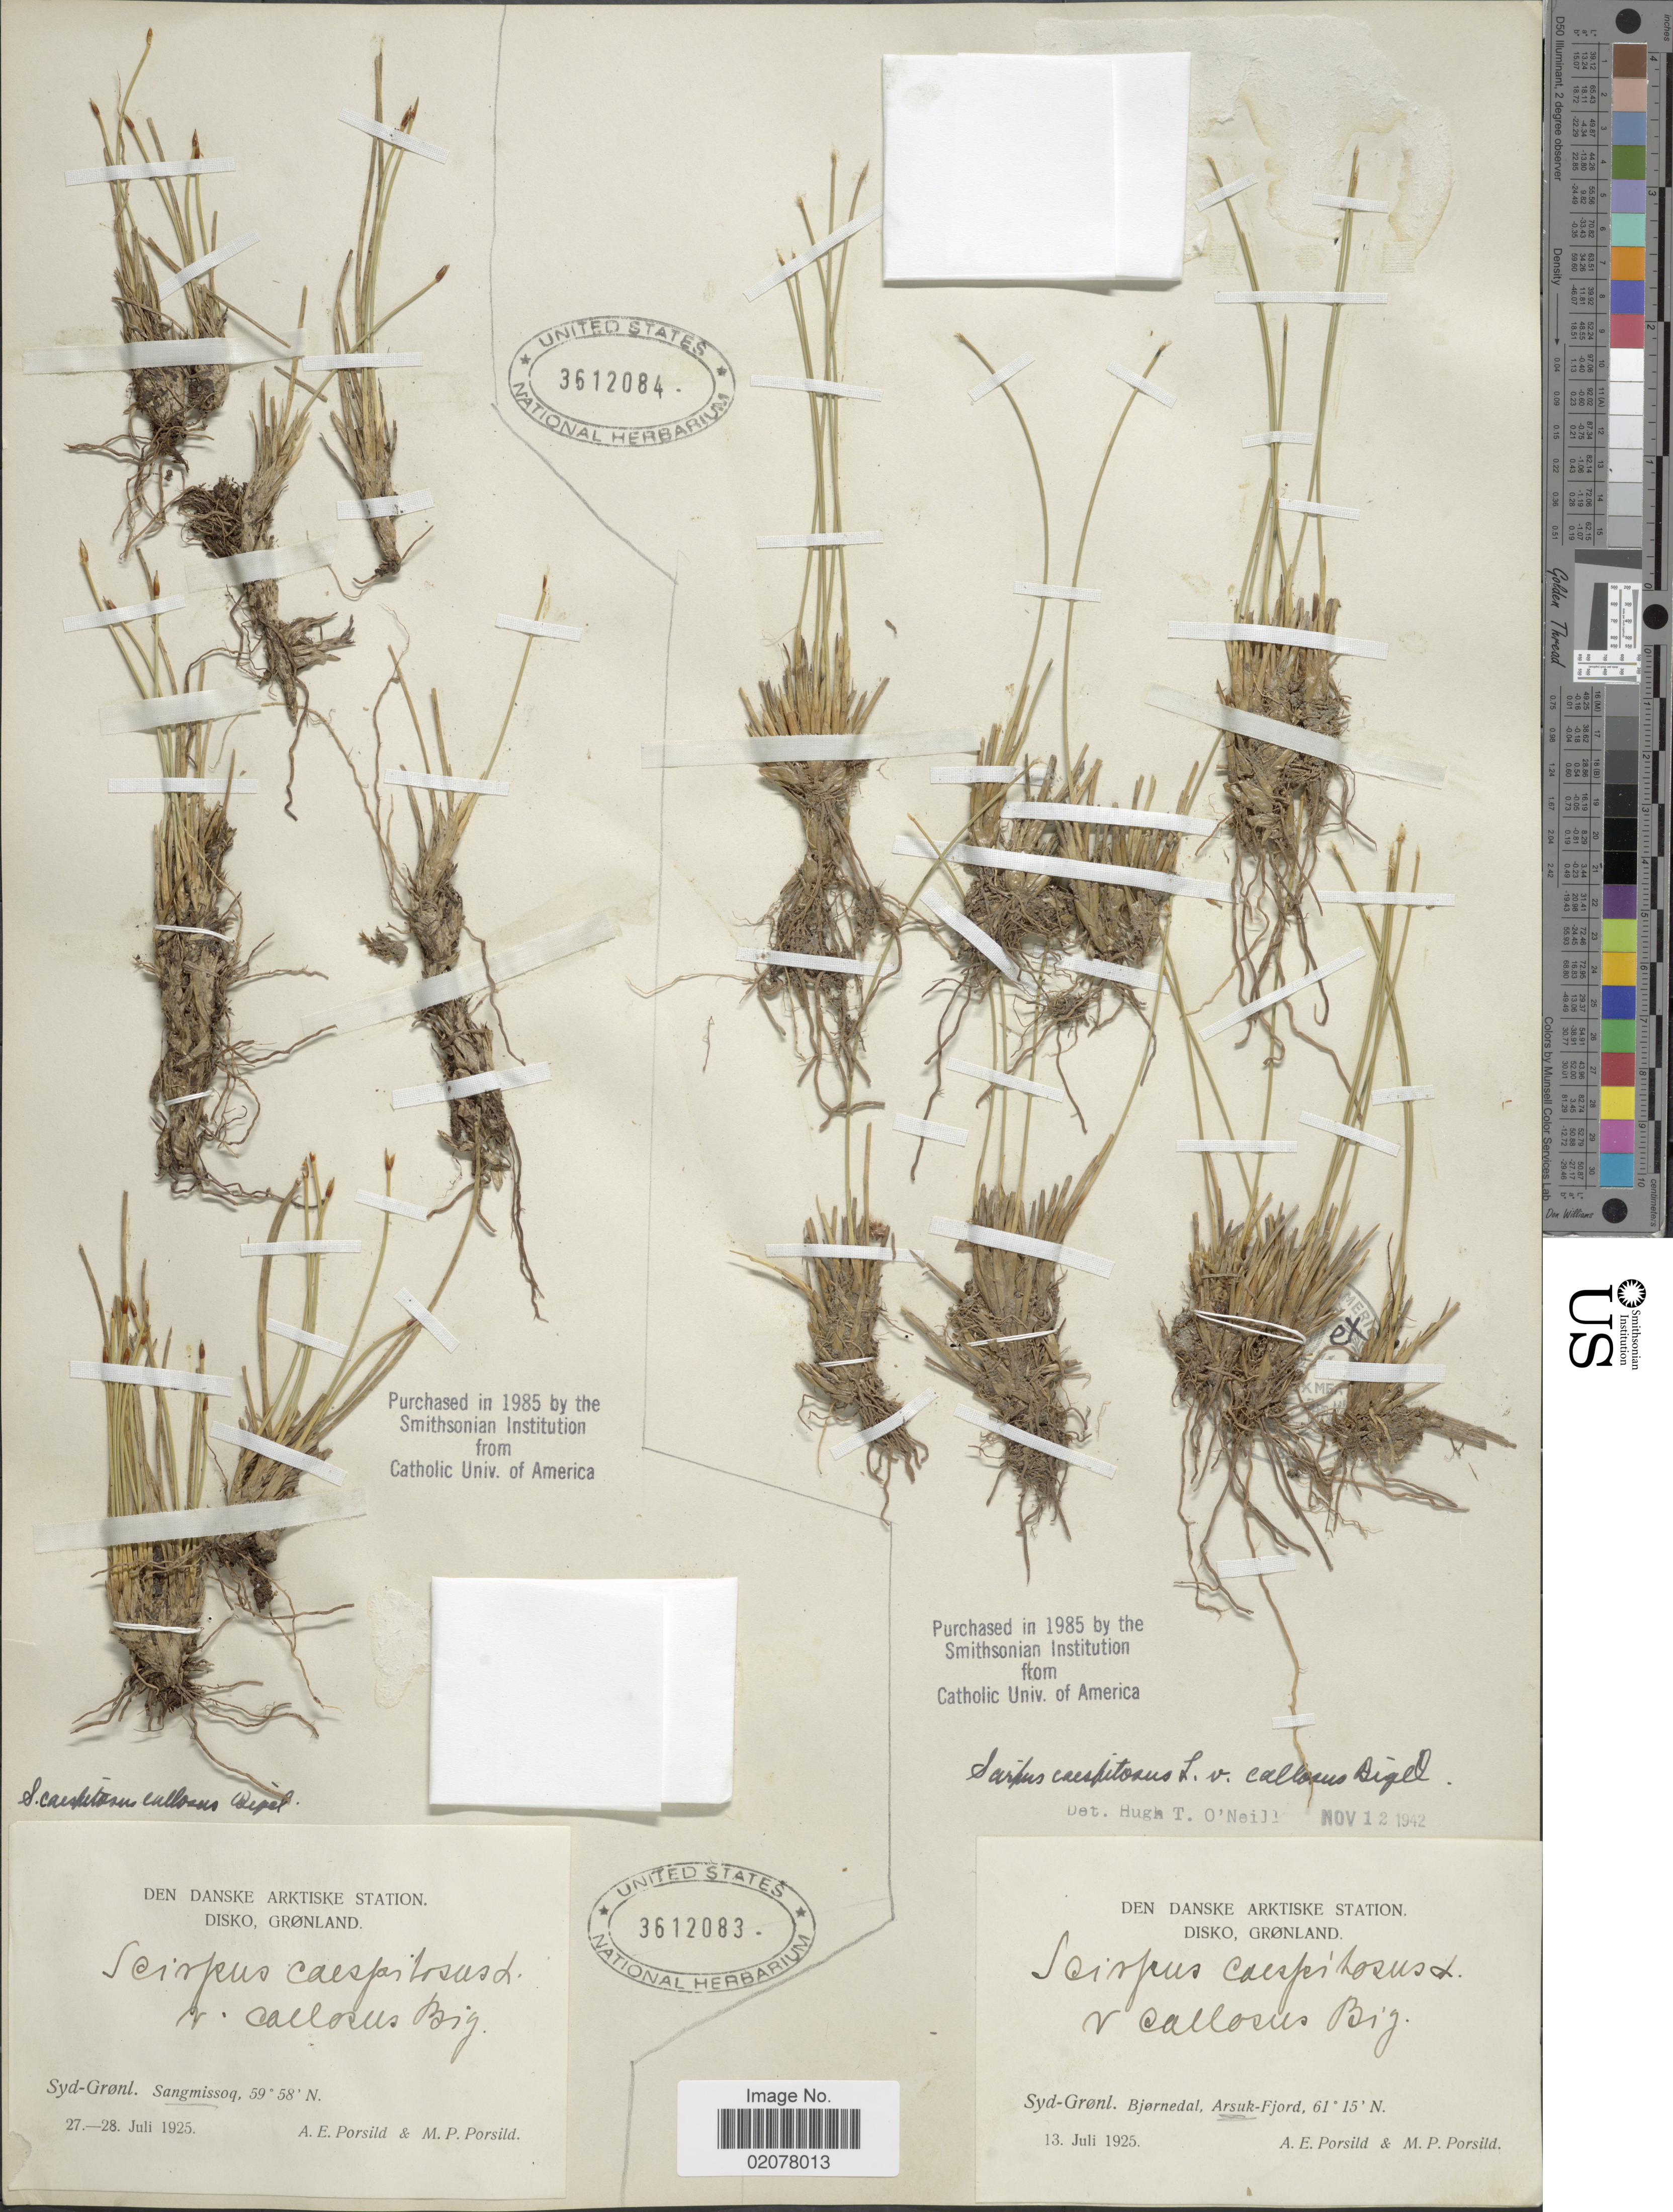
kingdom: Plantae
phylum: Tracheophyta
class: Liliopsida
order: Poales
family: Cyperaceae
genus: Trichophorum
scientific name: Trichophorum cespitosum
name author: (L.) Hartm.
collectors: A. E. Porsild & M. P. Porsild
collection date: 1925-07-13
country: Greenland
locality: Den Danske Arktiske Station. Disko, Grønland. Syd-Grønl. Bjørnedal, Arsuk-Fjord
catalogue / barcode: US 3612084-2